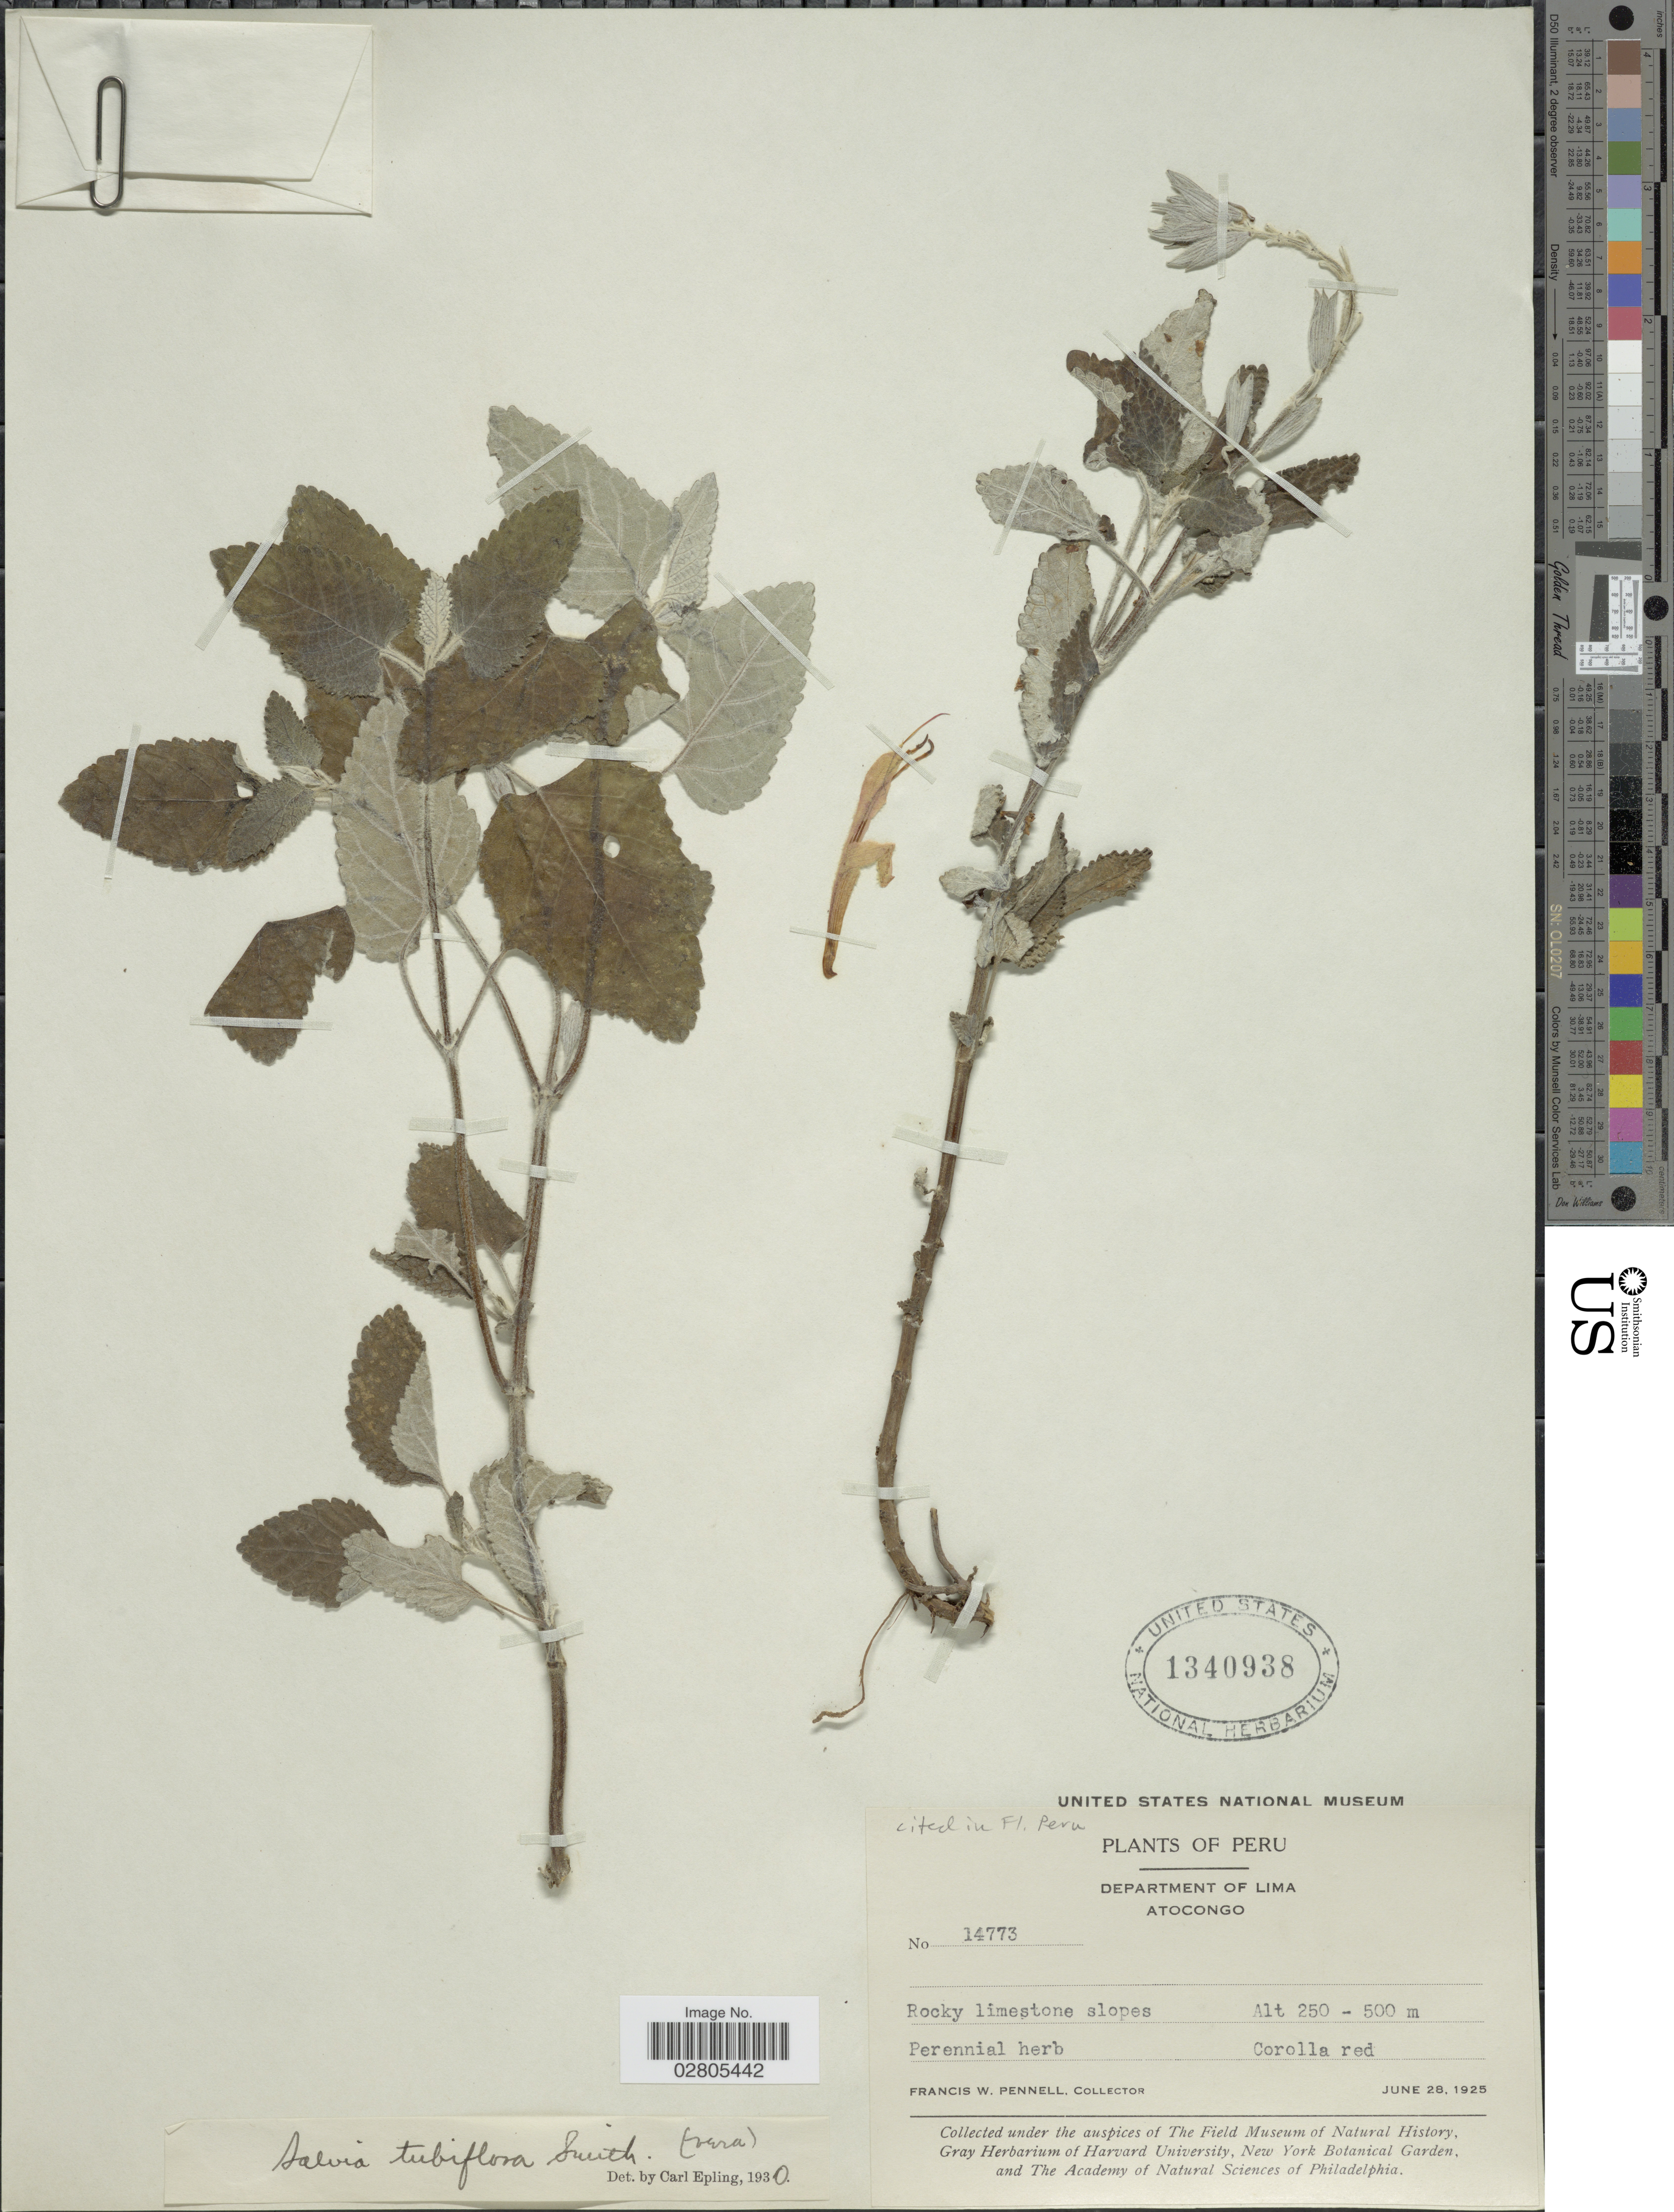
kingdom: Plantae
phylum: Tracheophyta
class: Magnoliopsida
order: Lamiales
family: Lamiaceae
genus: Salvia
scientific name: Salvia tubiflora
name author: Sm.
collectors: F. W. Pennell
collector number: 14773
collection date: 1925-06-28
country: Peru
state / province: Lima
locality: Department of Lima. Atocongo.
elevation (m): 250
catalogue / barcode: US 1340938